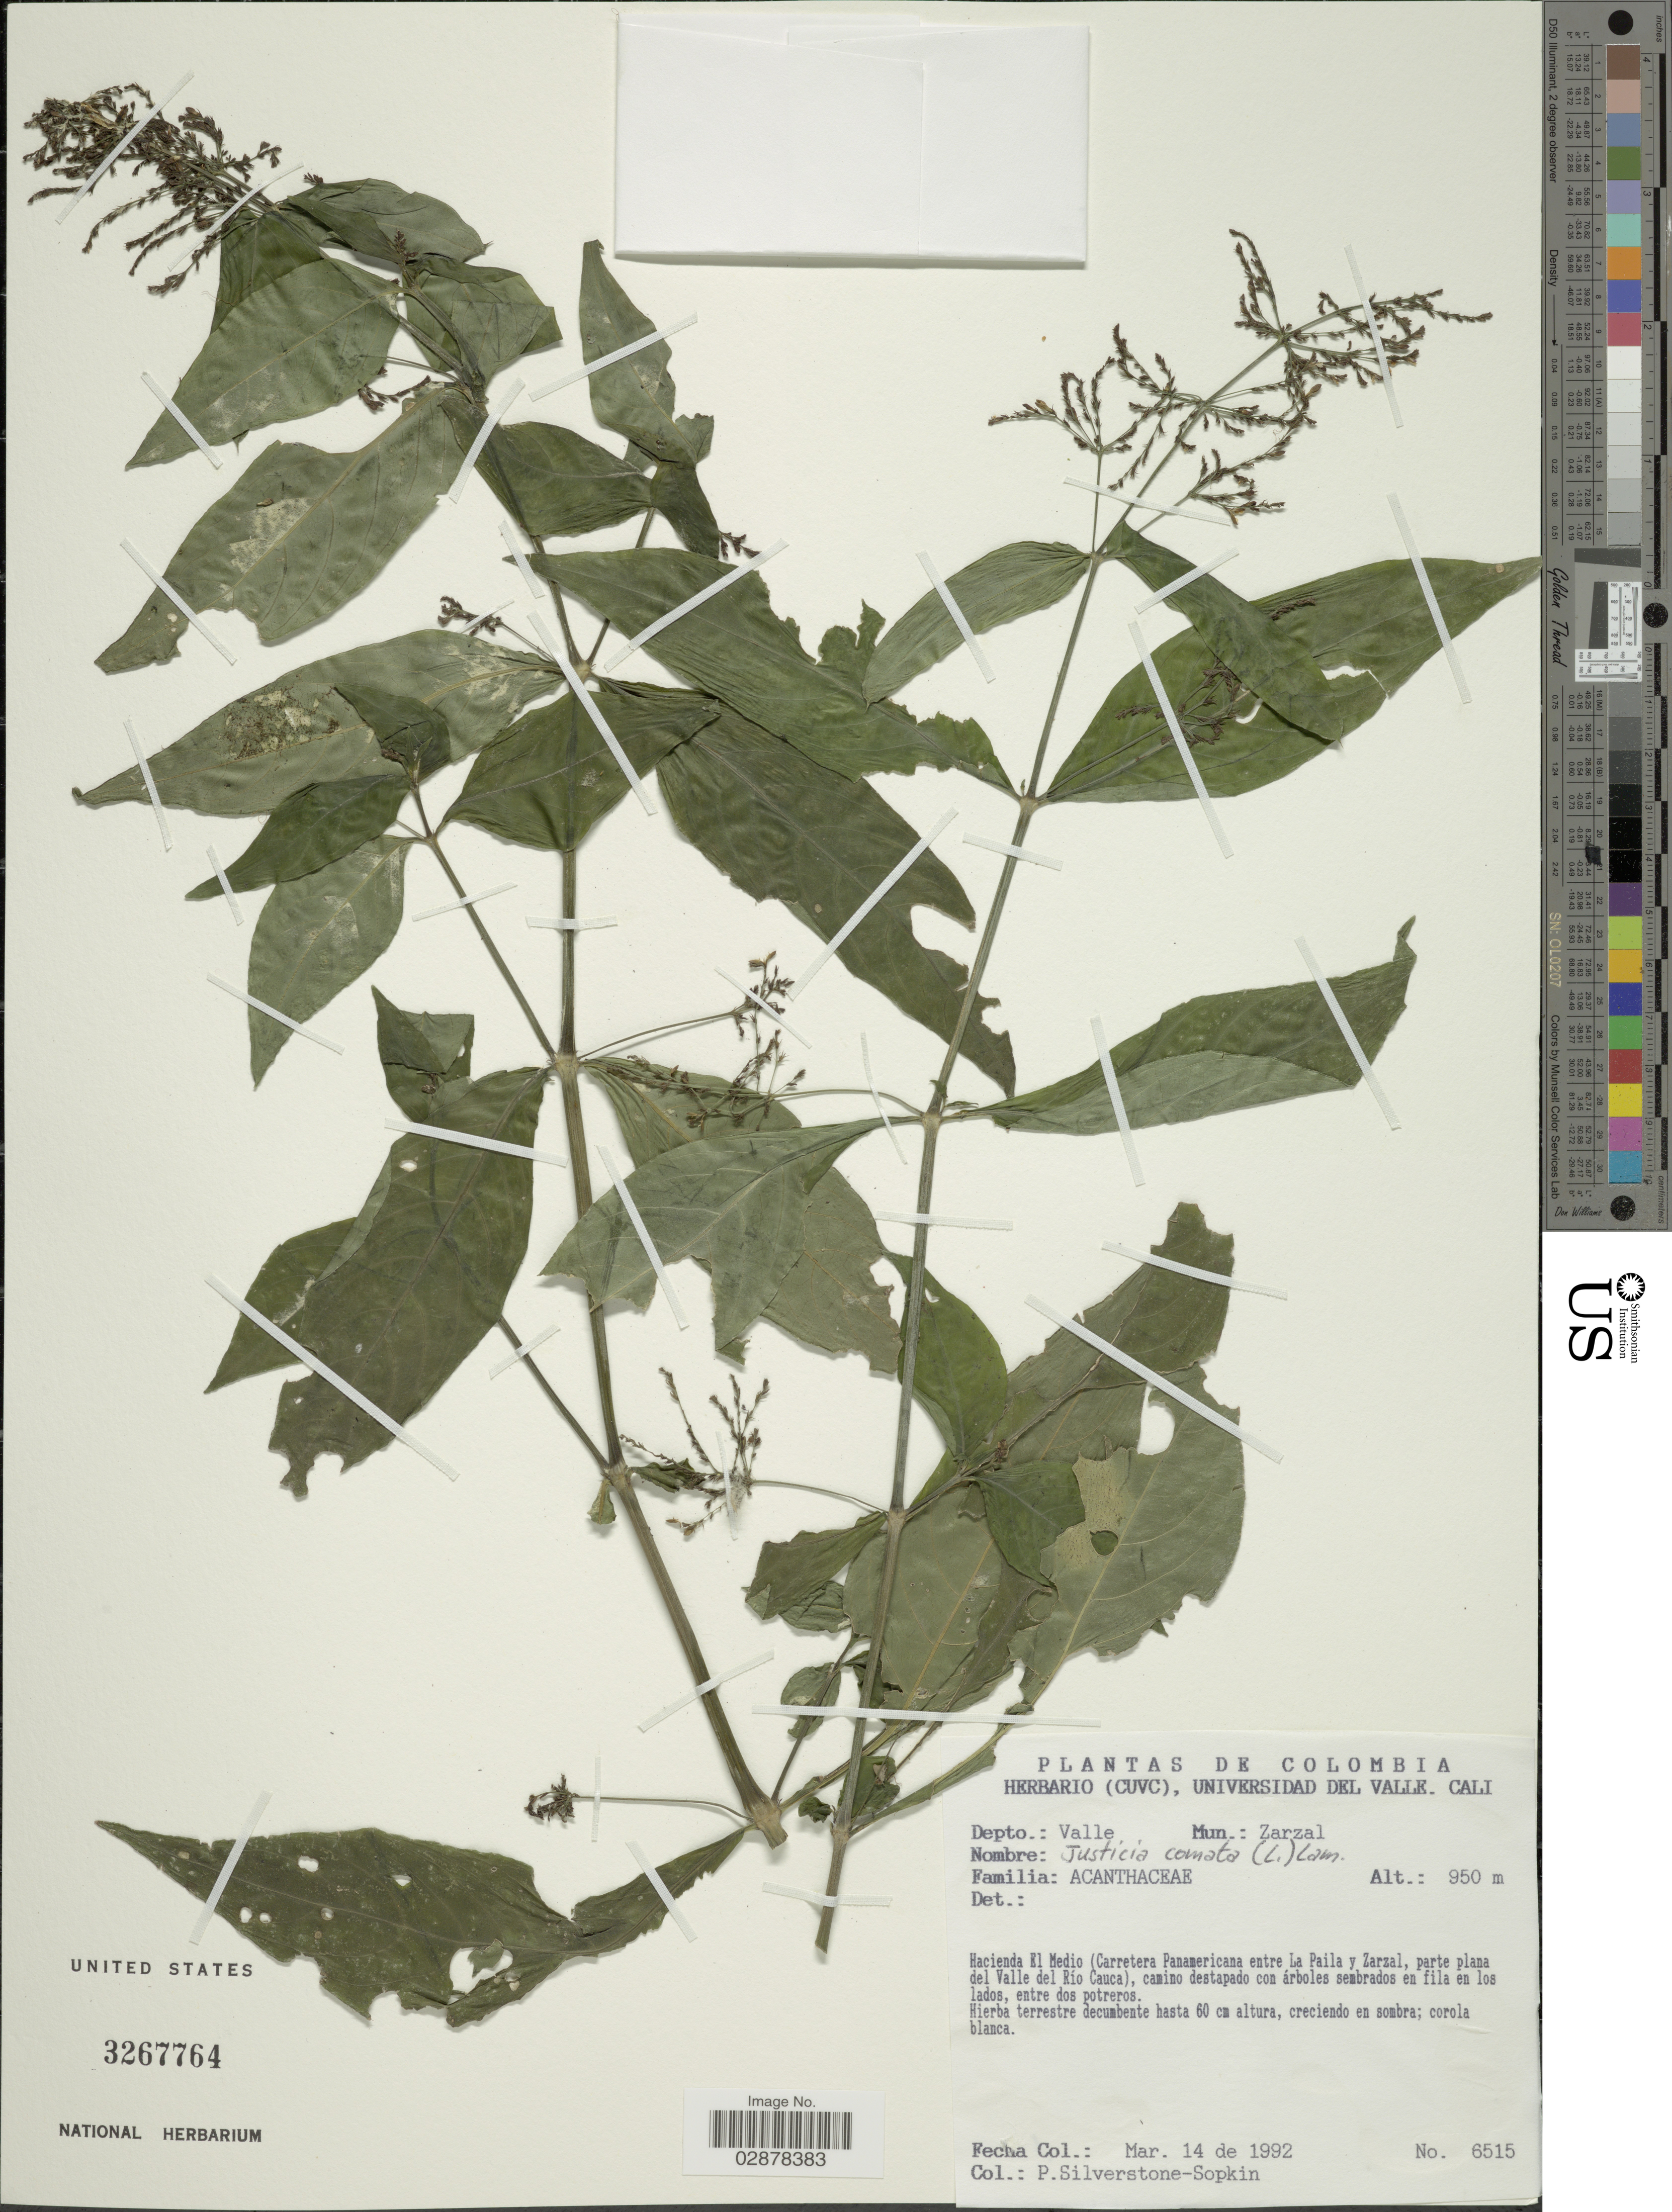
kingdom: Plantae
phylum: Tracheophyta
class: Magnoliopsida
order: Lamiales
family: Acanthaceae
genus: Justicia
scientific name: Justicia comata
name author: (L.) Lam.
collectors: P. A. Silverstone-Sopkin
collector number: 6515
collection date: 1992-03-14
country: Colombia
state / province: Valle del Cauca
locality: Mun.: Zarzal. Hacienda El Medio (Carretera Panamericana entre La Paila y Zarzal, parte plane del Valle del Río Cauca), camino destapado con árboles sembrados en fila en los lados, entre dos potreros.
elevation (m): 950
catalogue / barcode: US 3267764